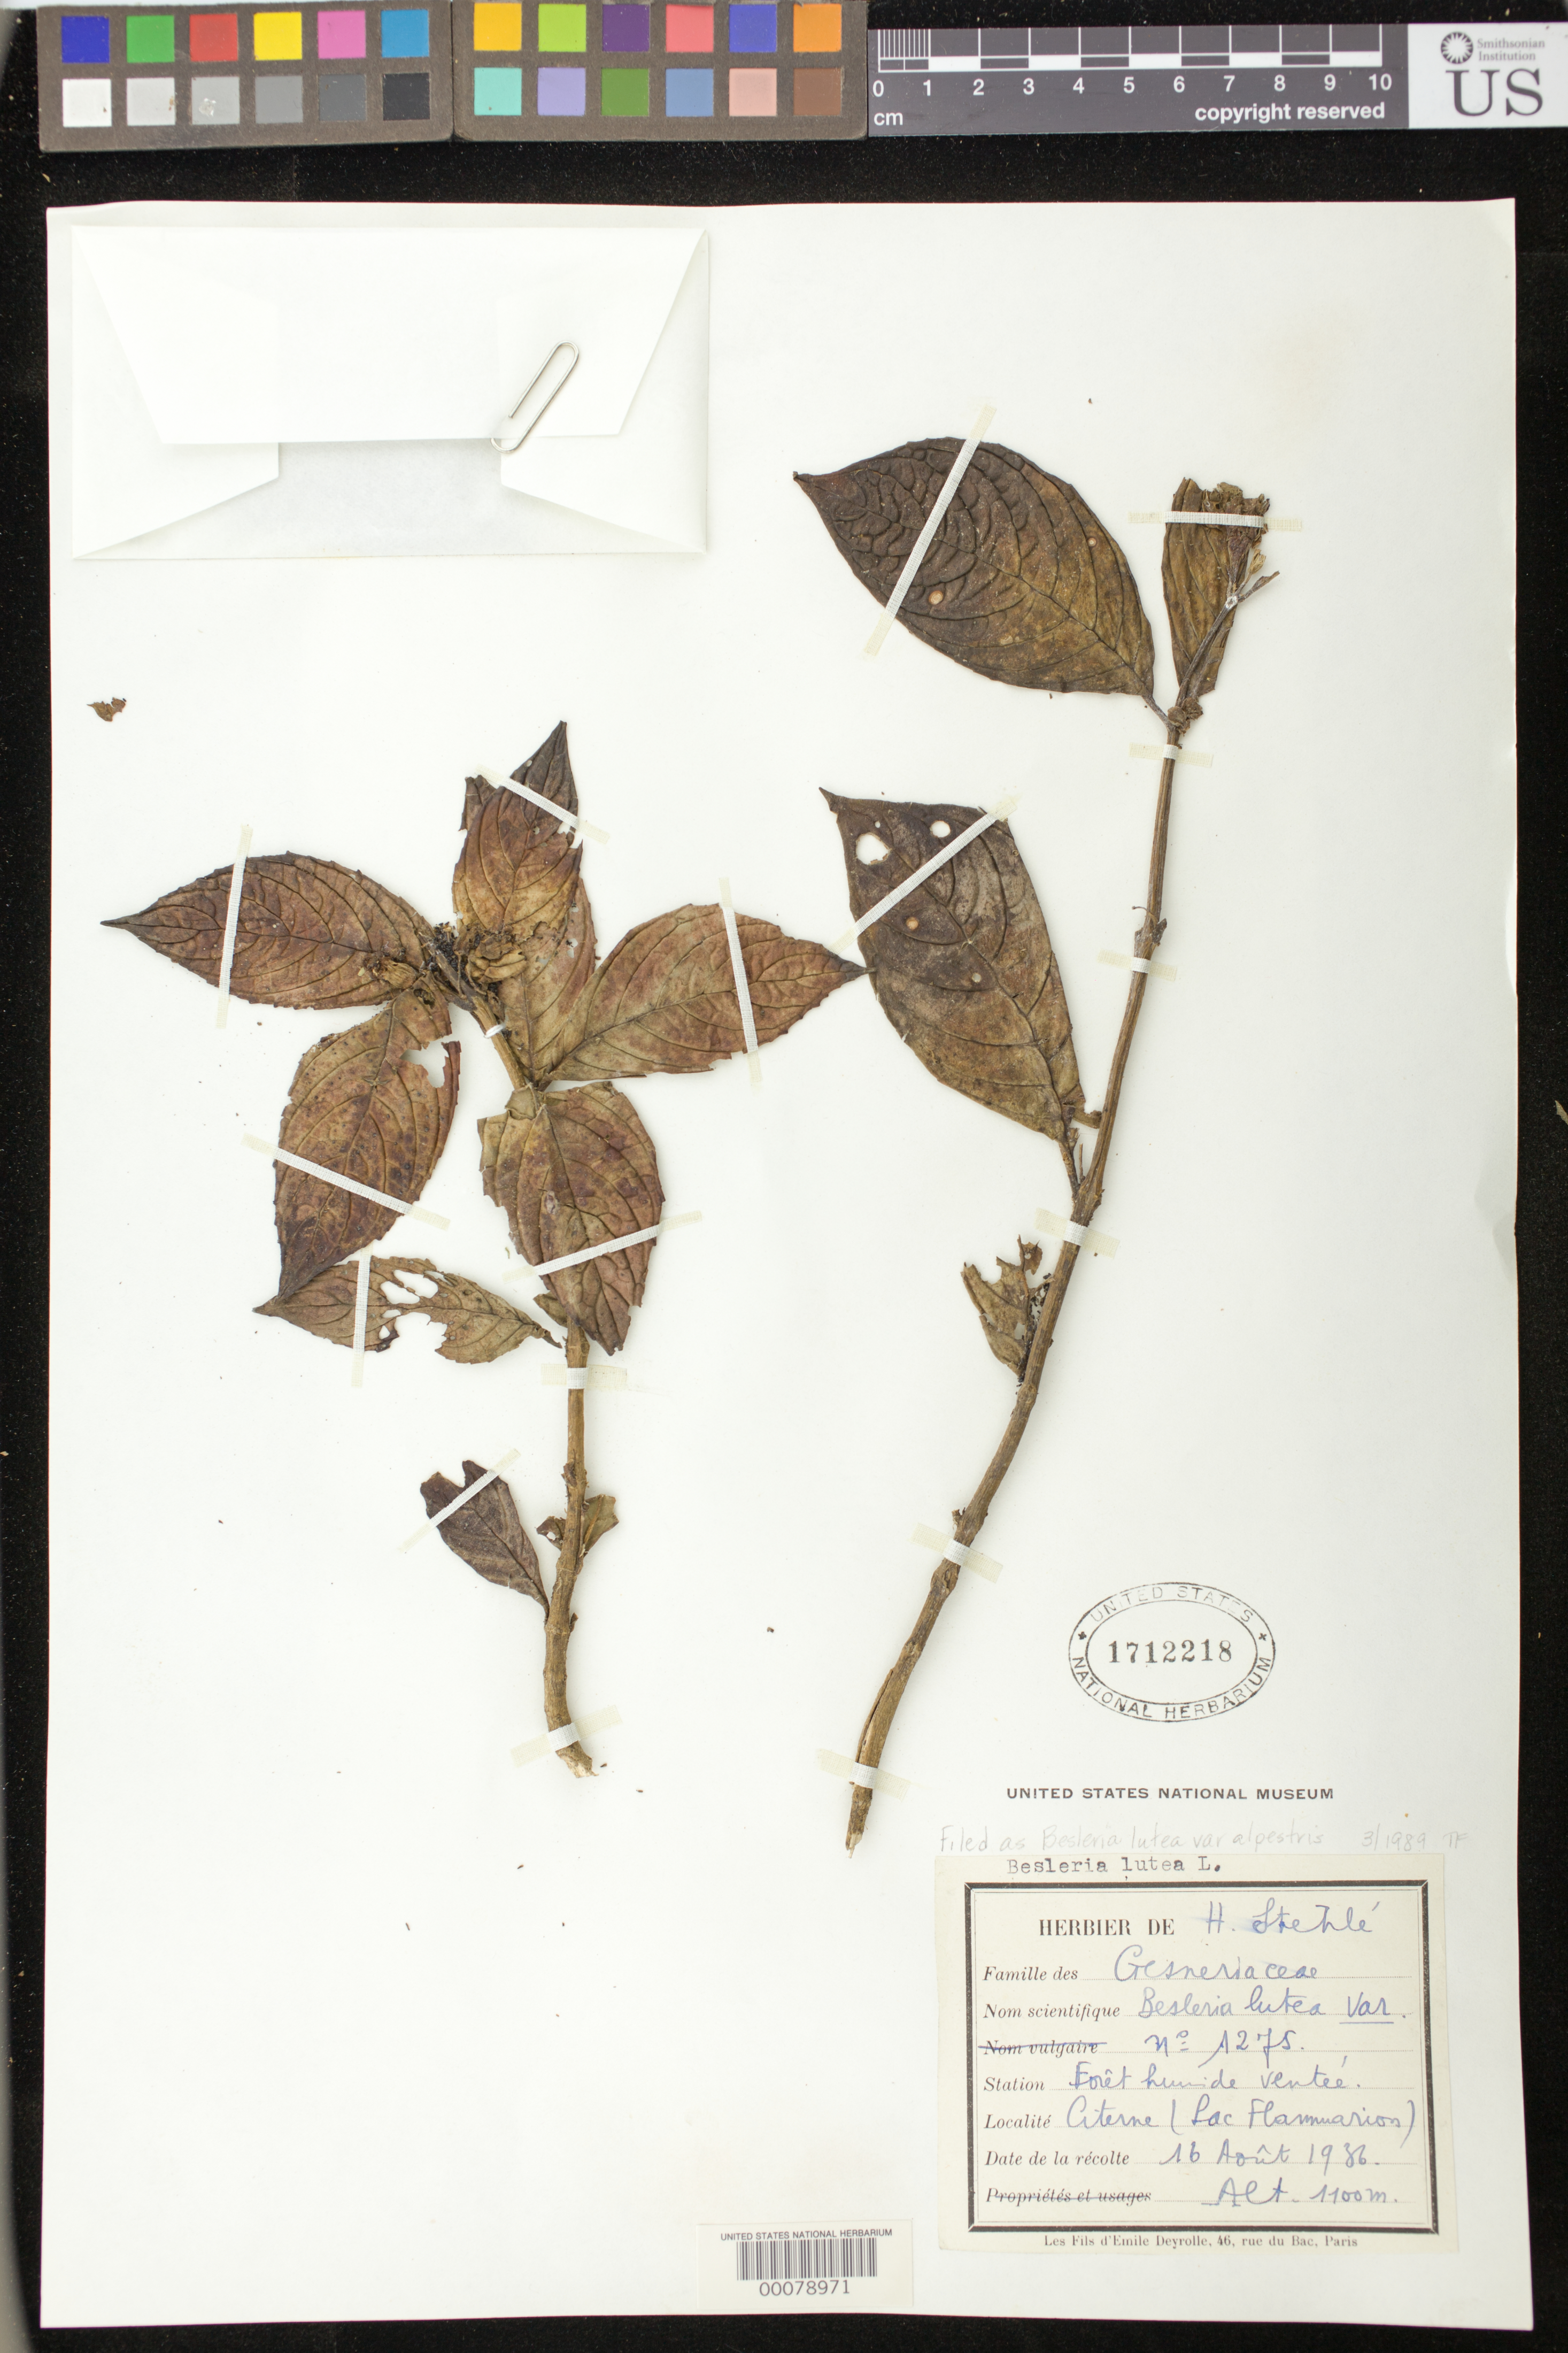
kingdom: Plantae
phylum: Tracheophyta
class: Magnoliopsida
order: Lamiales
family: Gesneriaceae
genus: Besleria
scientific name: Besleria lutea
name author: L.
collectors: H. Stehlé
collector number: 1275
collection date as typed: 16 Aug 1936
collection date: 1936-08-16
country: Guadeloupe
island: Basse Terre [Guadeloupe]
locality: Citerne (Lac Flammarion)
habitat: Humid forest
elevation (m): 1100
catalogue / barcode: US 1712218